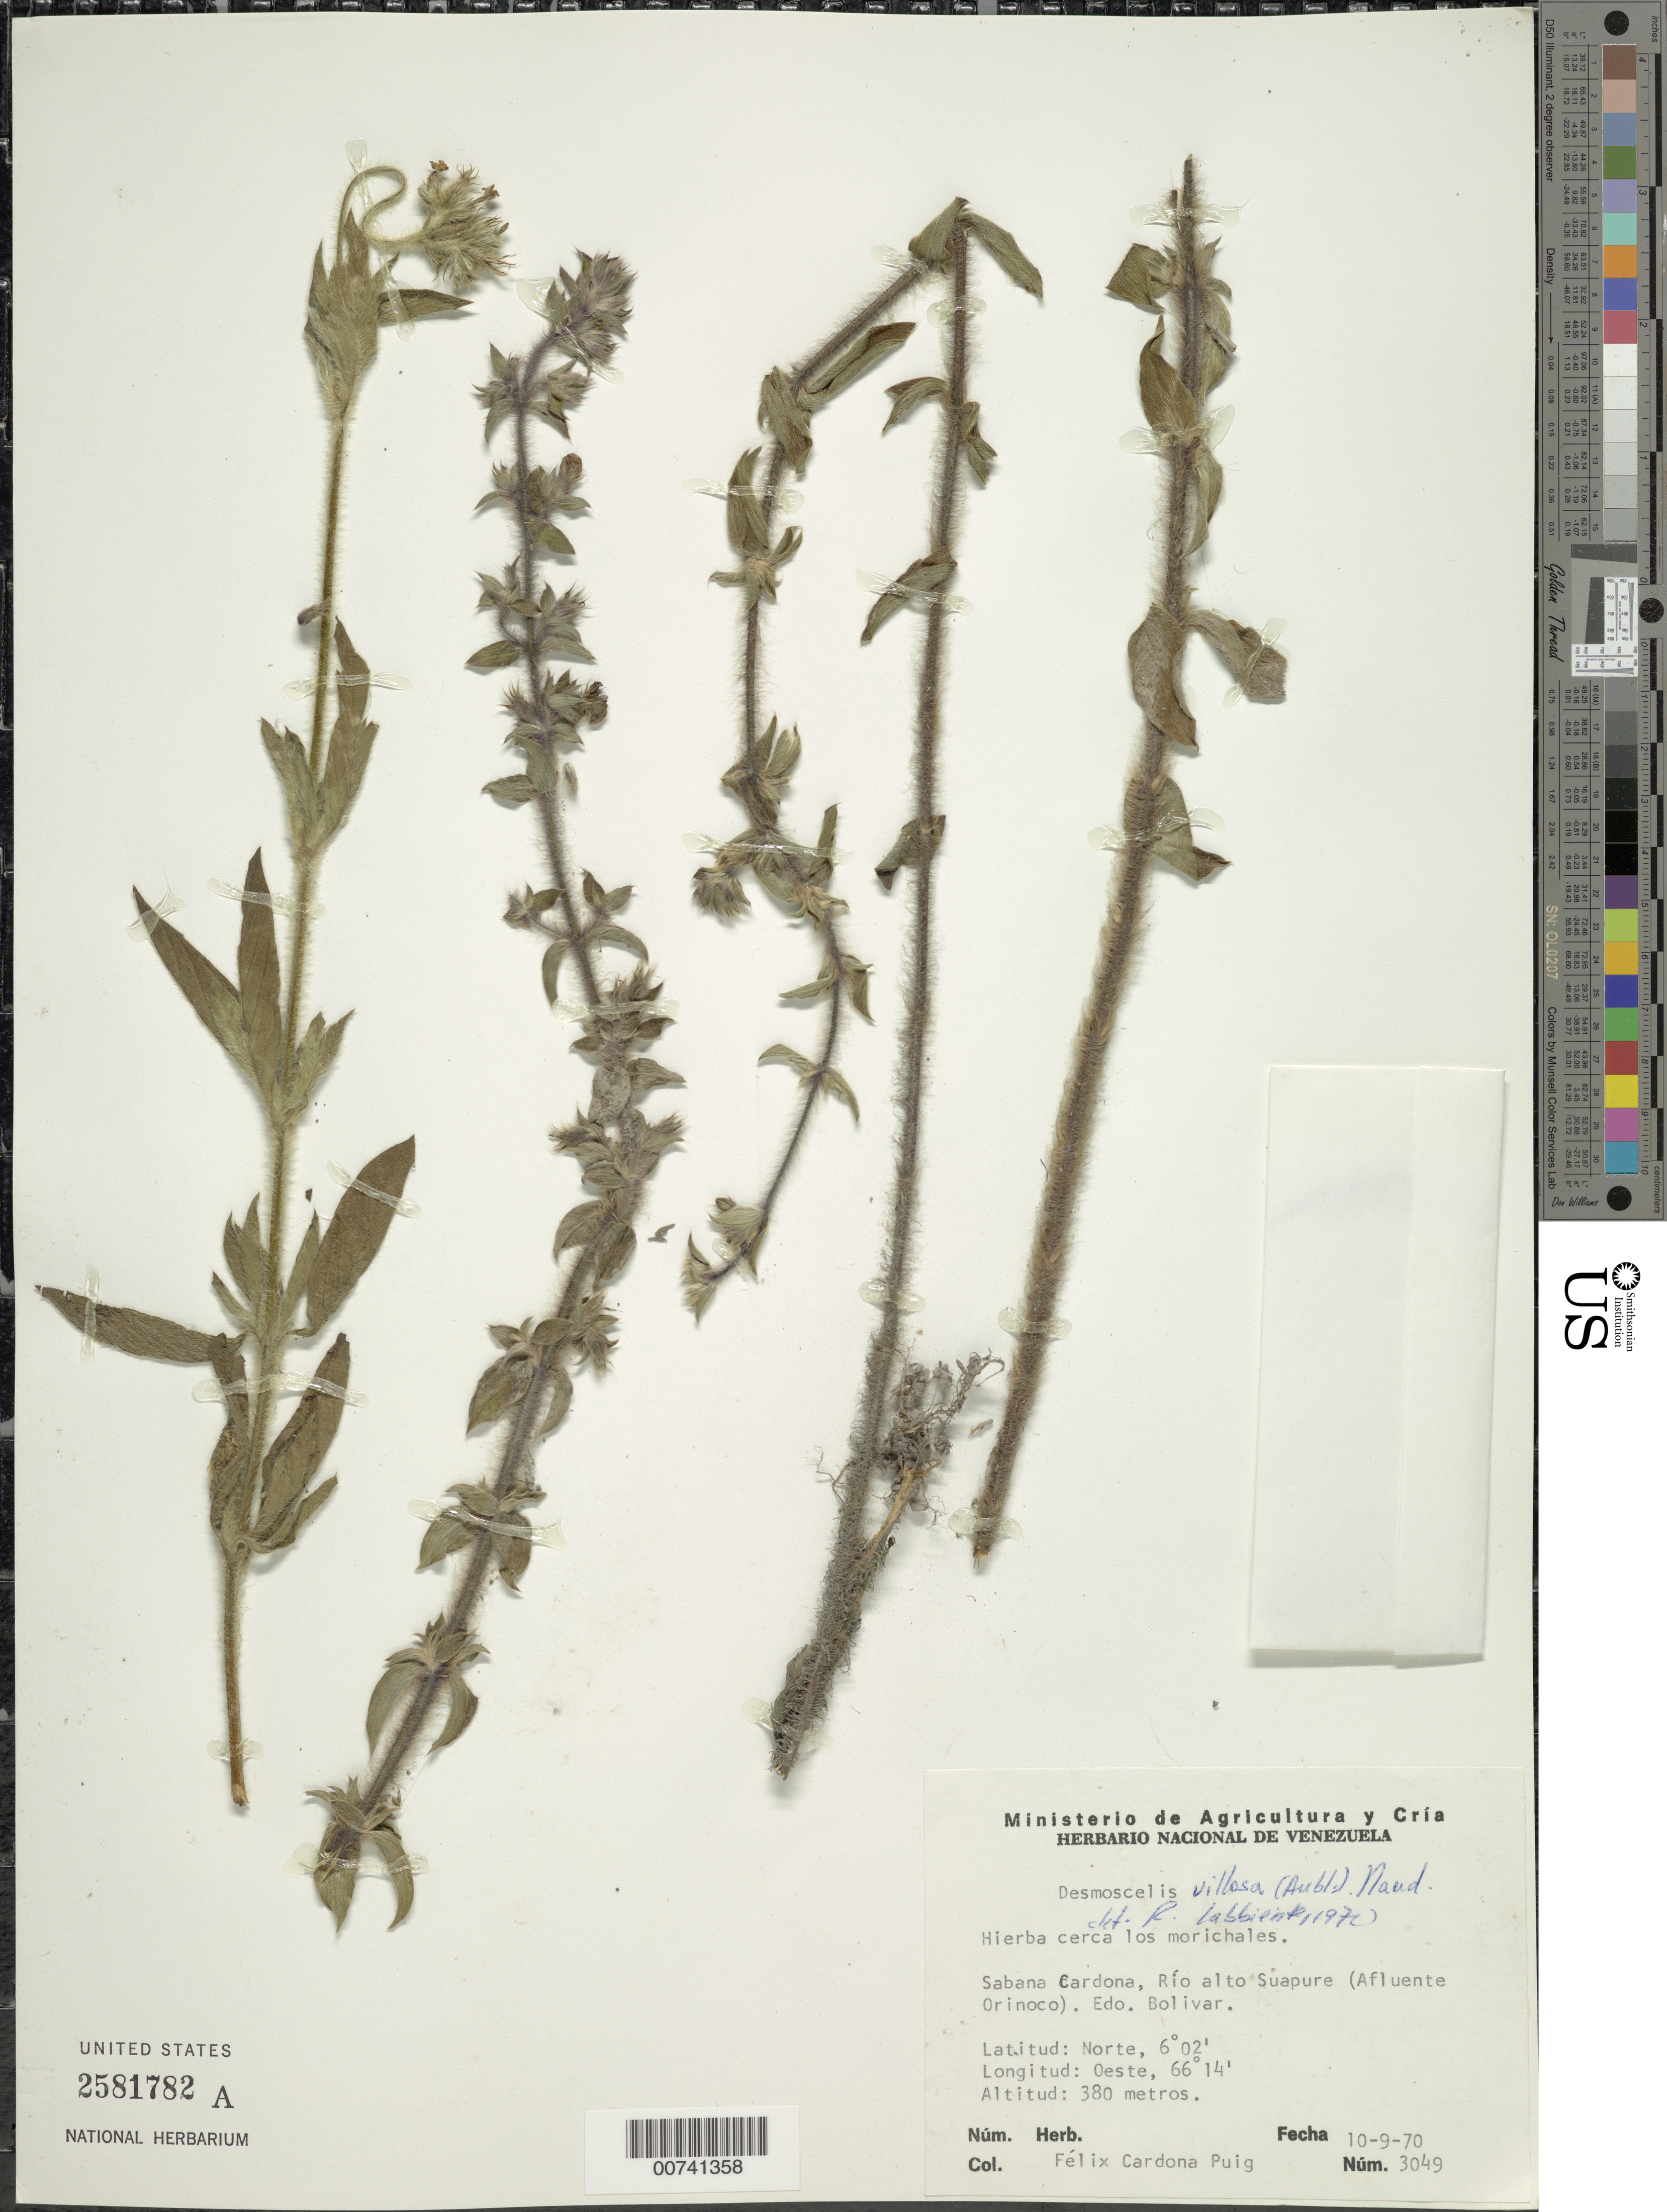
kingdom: Plantae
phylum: Tracheophyta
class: Magnoliopsida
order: Myrtales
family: Melastomataceae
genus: Desmoscelis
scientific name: Desmoscelis villosa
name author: (Aubl.) Naudin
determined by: Labbiente, R.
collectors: F. Cardona Puig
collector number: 3049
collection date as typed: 10-Oct-70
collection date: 1970-10-10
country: Venezuela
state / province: Bolívar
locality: Sabana Cardona, río alto Suapure (affluent Orinoco)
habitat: Cerca los morichales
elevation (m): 380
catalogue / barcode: US 2581782A